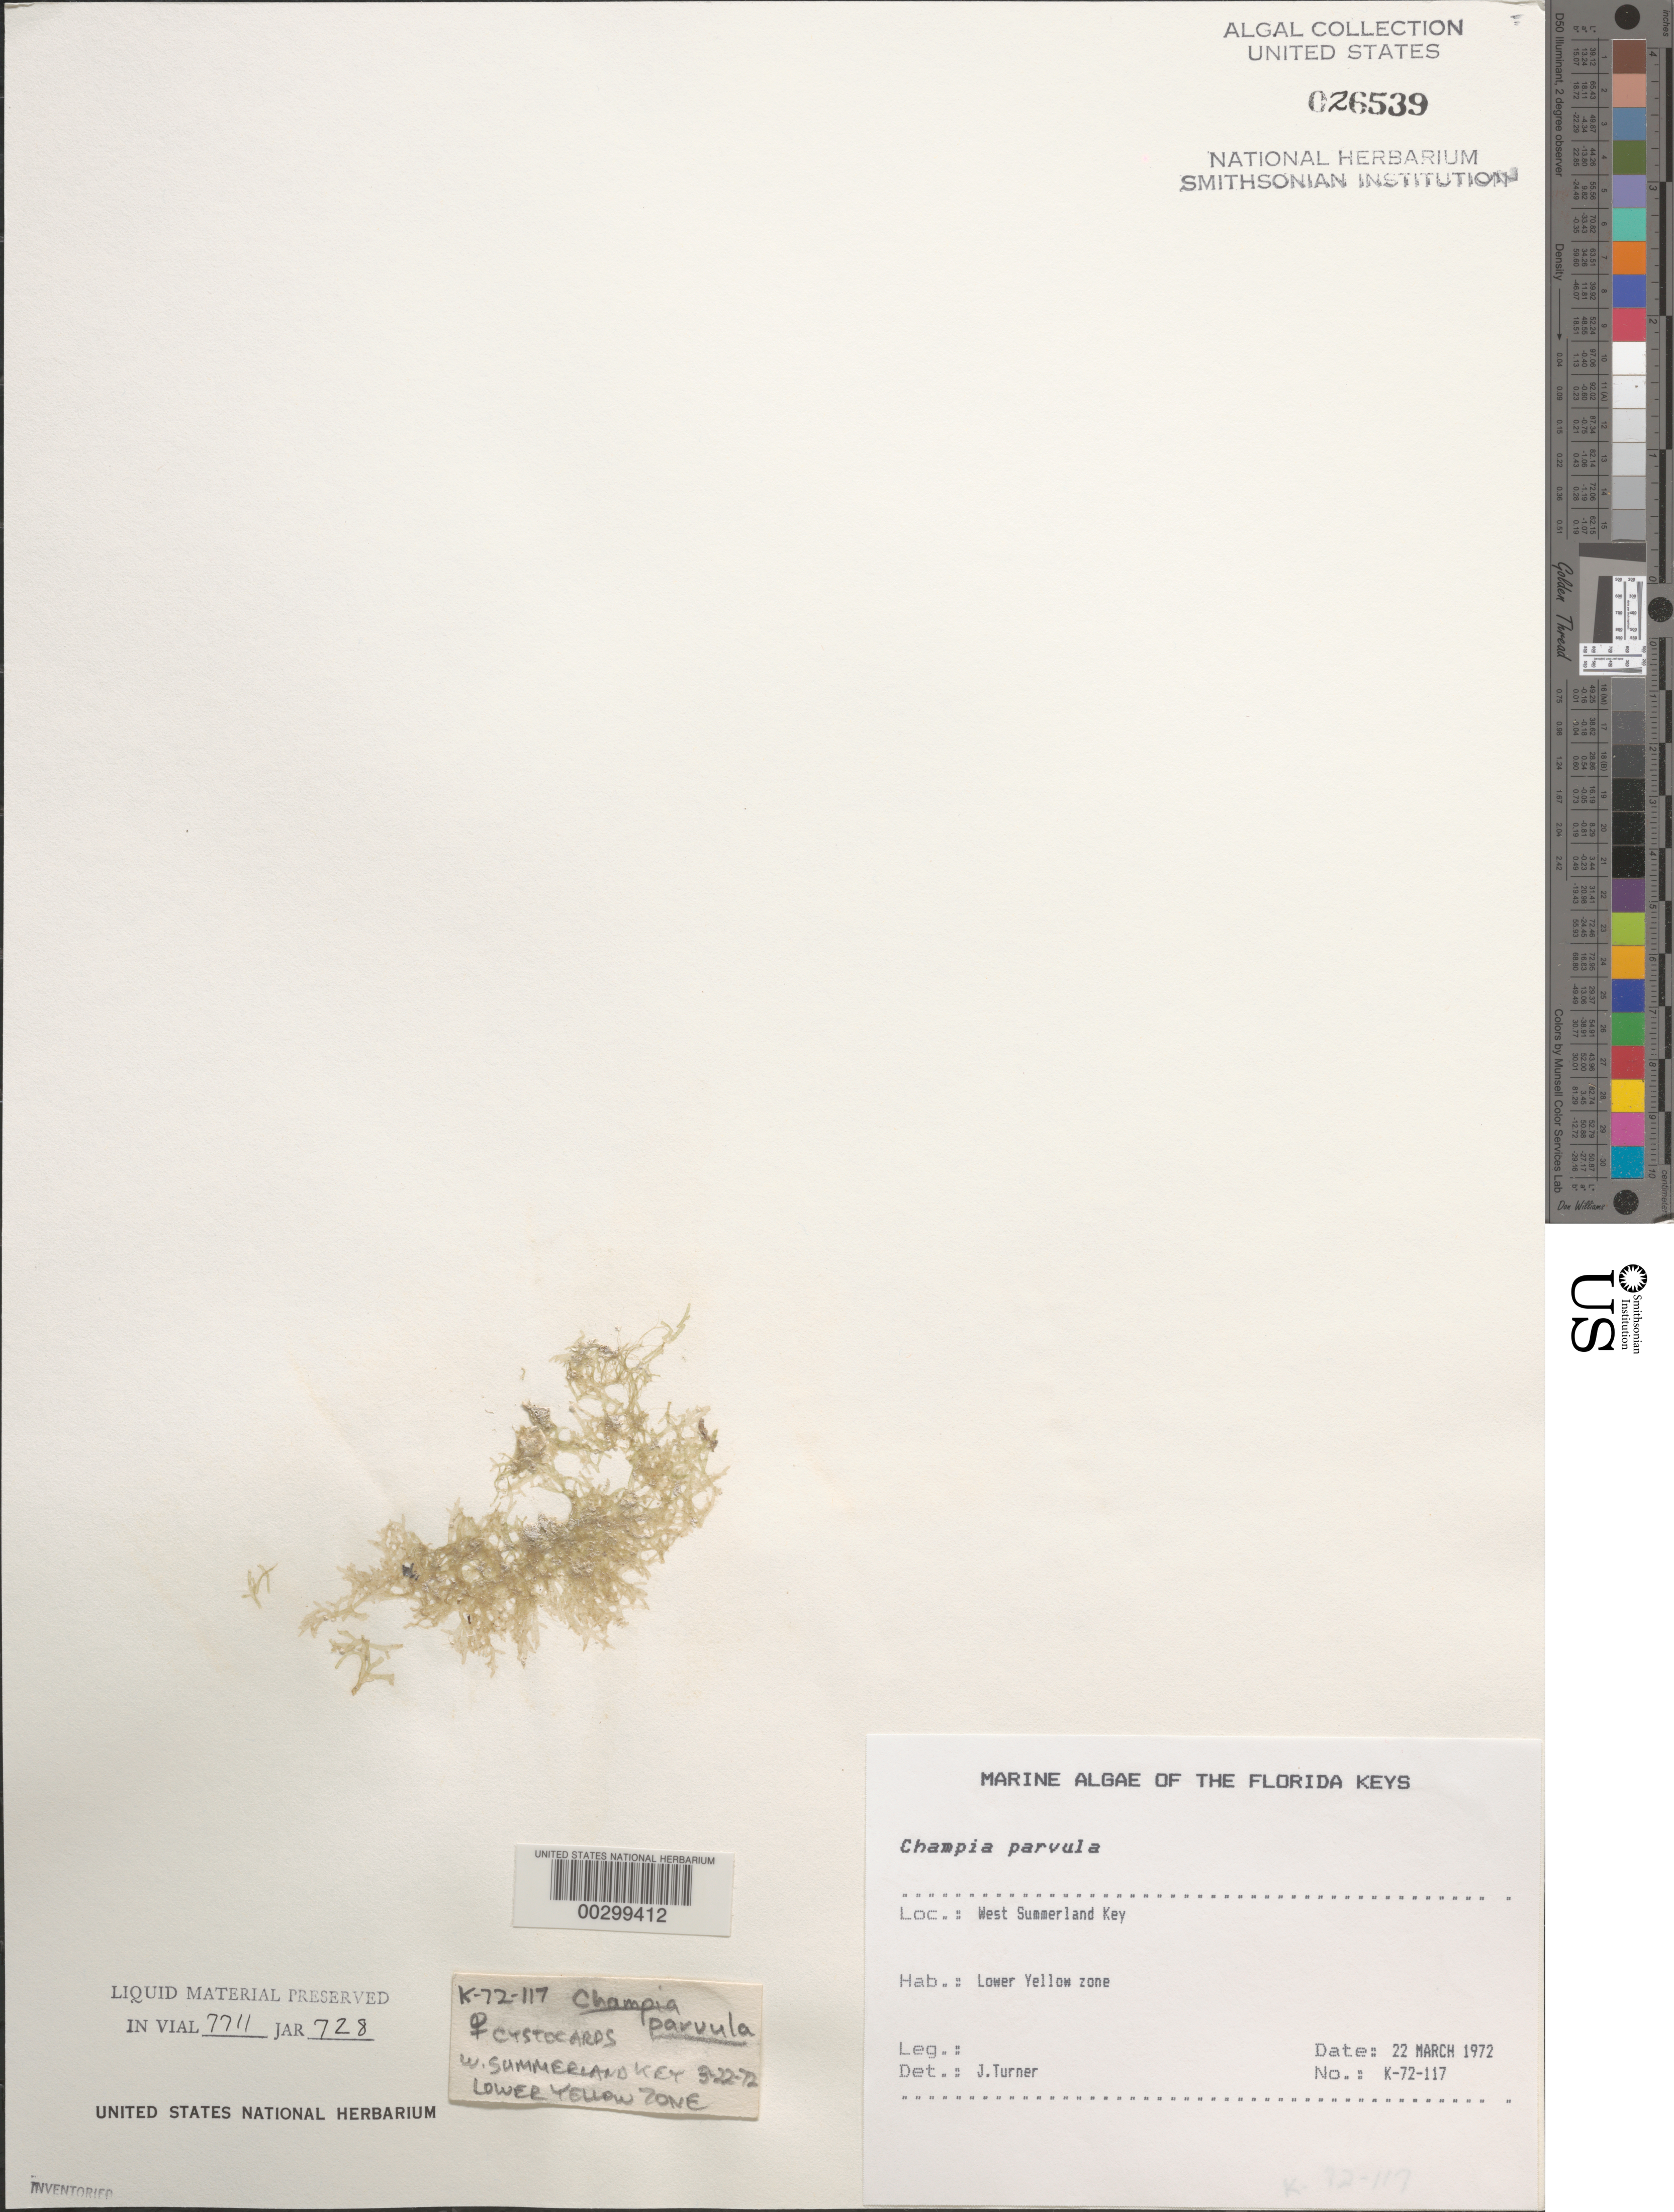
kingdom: Plantae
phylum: Rhodophyta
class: Florideophyceae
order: Rhodymeniales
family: Champiaceae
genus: Champia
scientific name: Champia parvula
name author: (C. Agardh) Harv.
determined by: Turner, J.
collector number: K-72-117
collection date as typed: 22 Mar 1972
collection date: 1972-03-22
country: United States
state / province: Florida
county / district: Monroe County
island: West Summerland Key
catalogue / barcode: US 26539